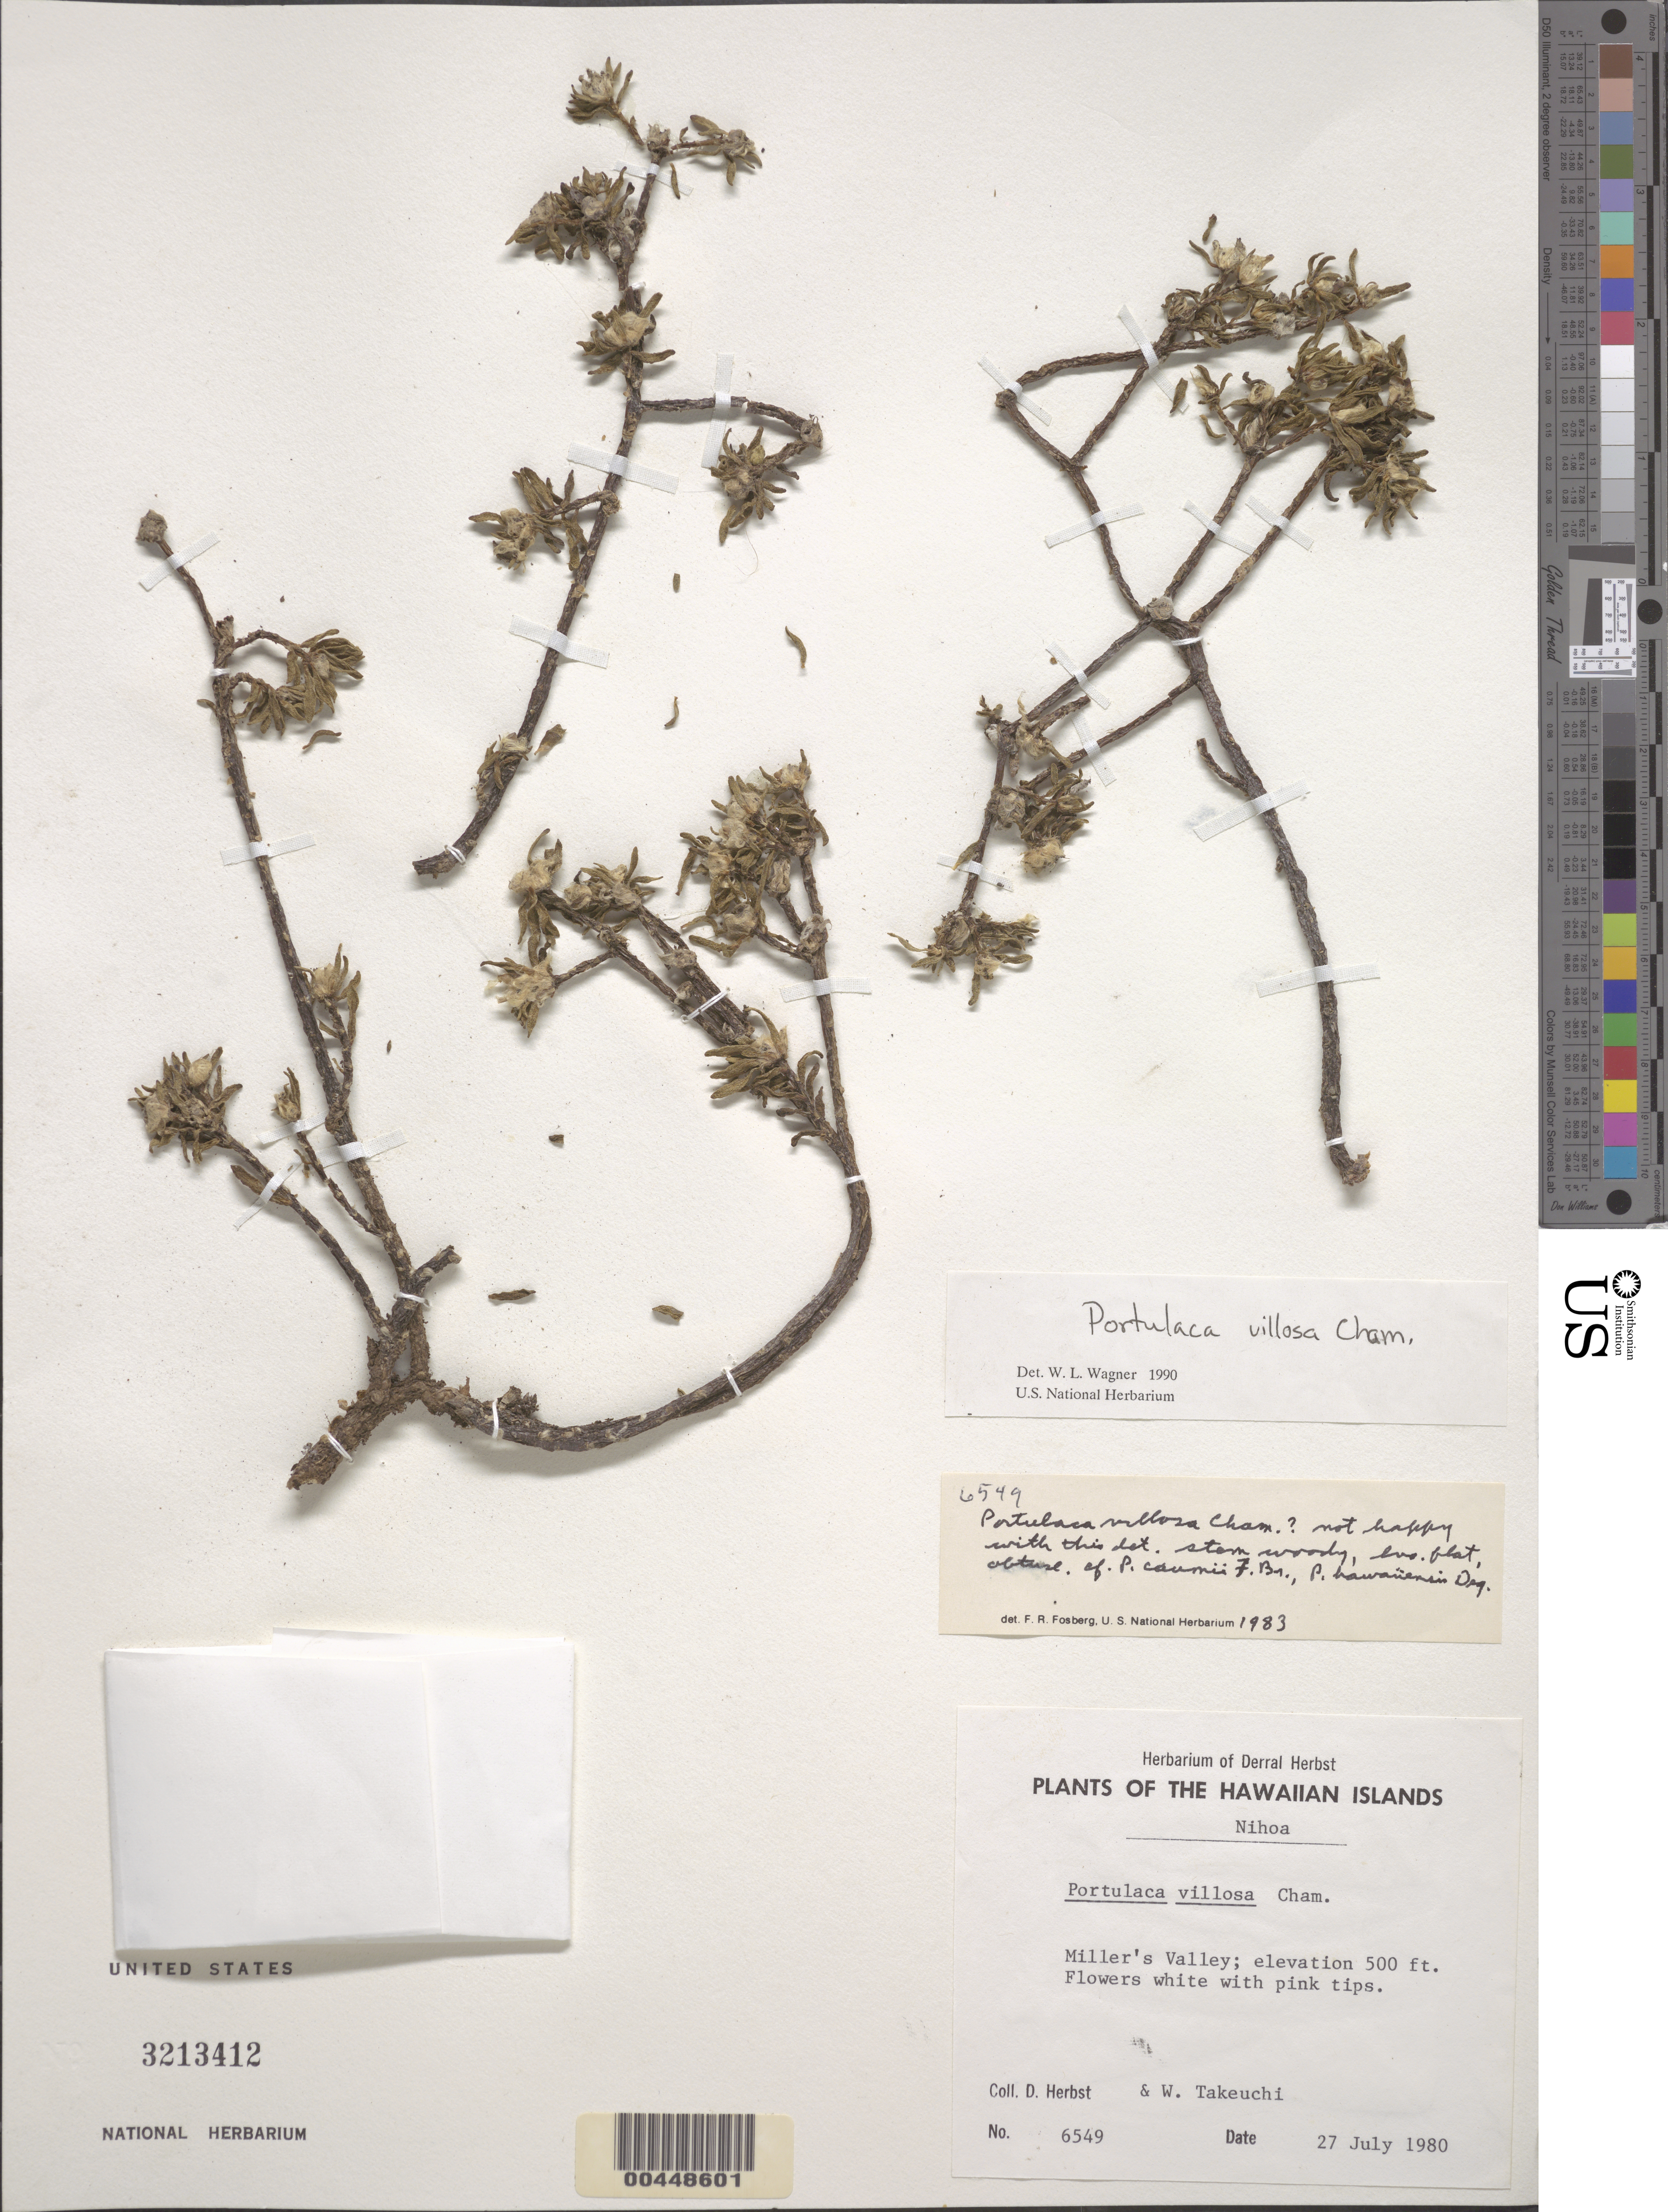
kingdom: Plantae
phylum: Tracheophyta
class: Magnoliopsida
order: Caryophyllales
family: Portulacaceae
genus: Portulaca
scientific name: Portulaca villosa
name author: Cham.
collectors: D. R. Herbst & W. N. Takeuchi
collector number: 6549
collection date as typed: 27 Jul 1980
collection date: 1980-07-27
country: United States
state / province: Hawaii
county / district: Kauai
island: Kaua'i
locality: Miller Valley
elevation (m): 152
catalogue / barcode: US 3213412